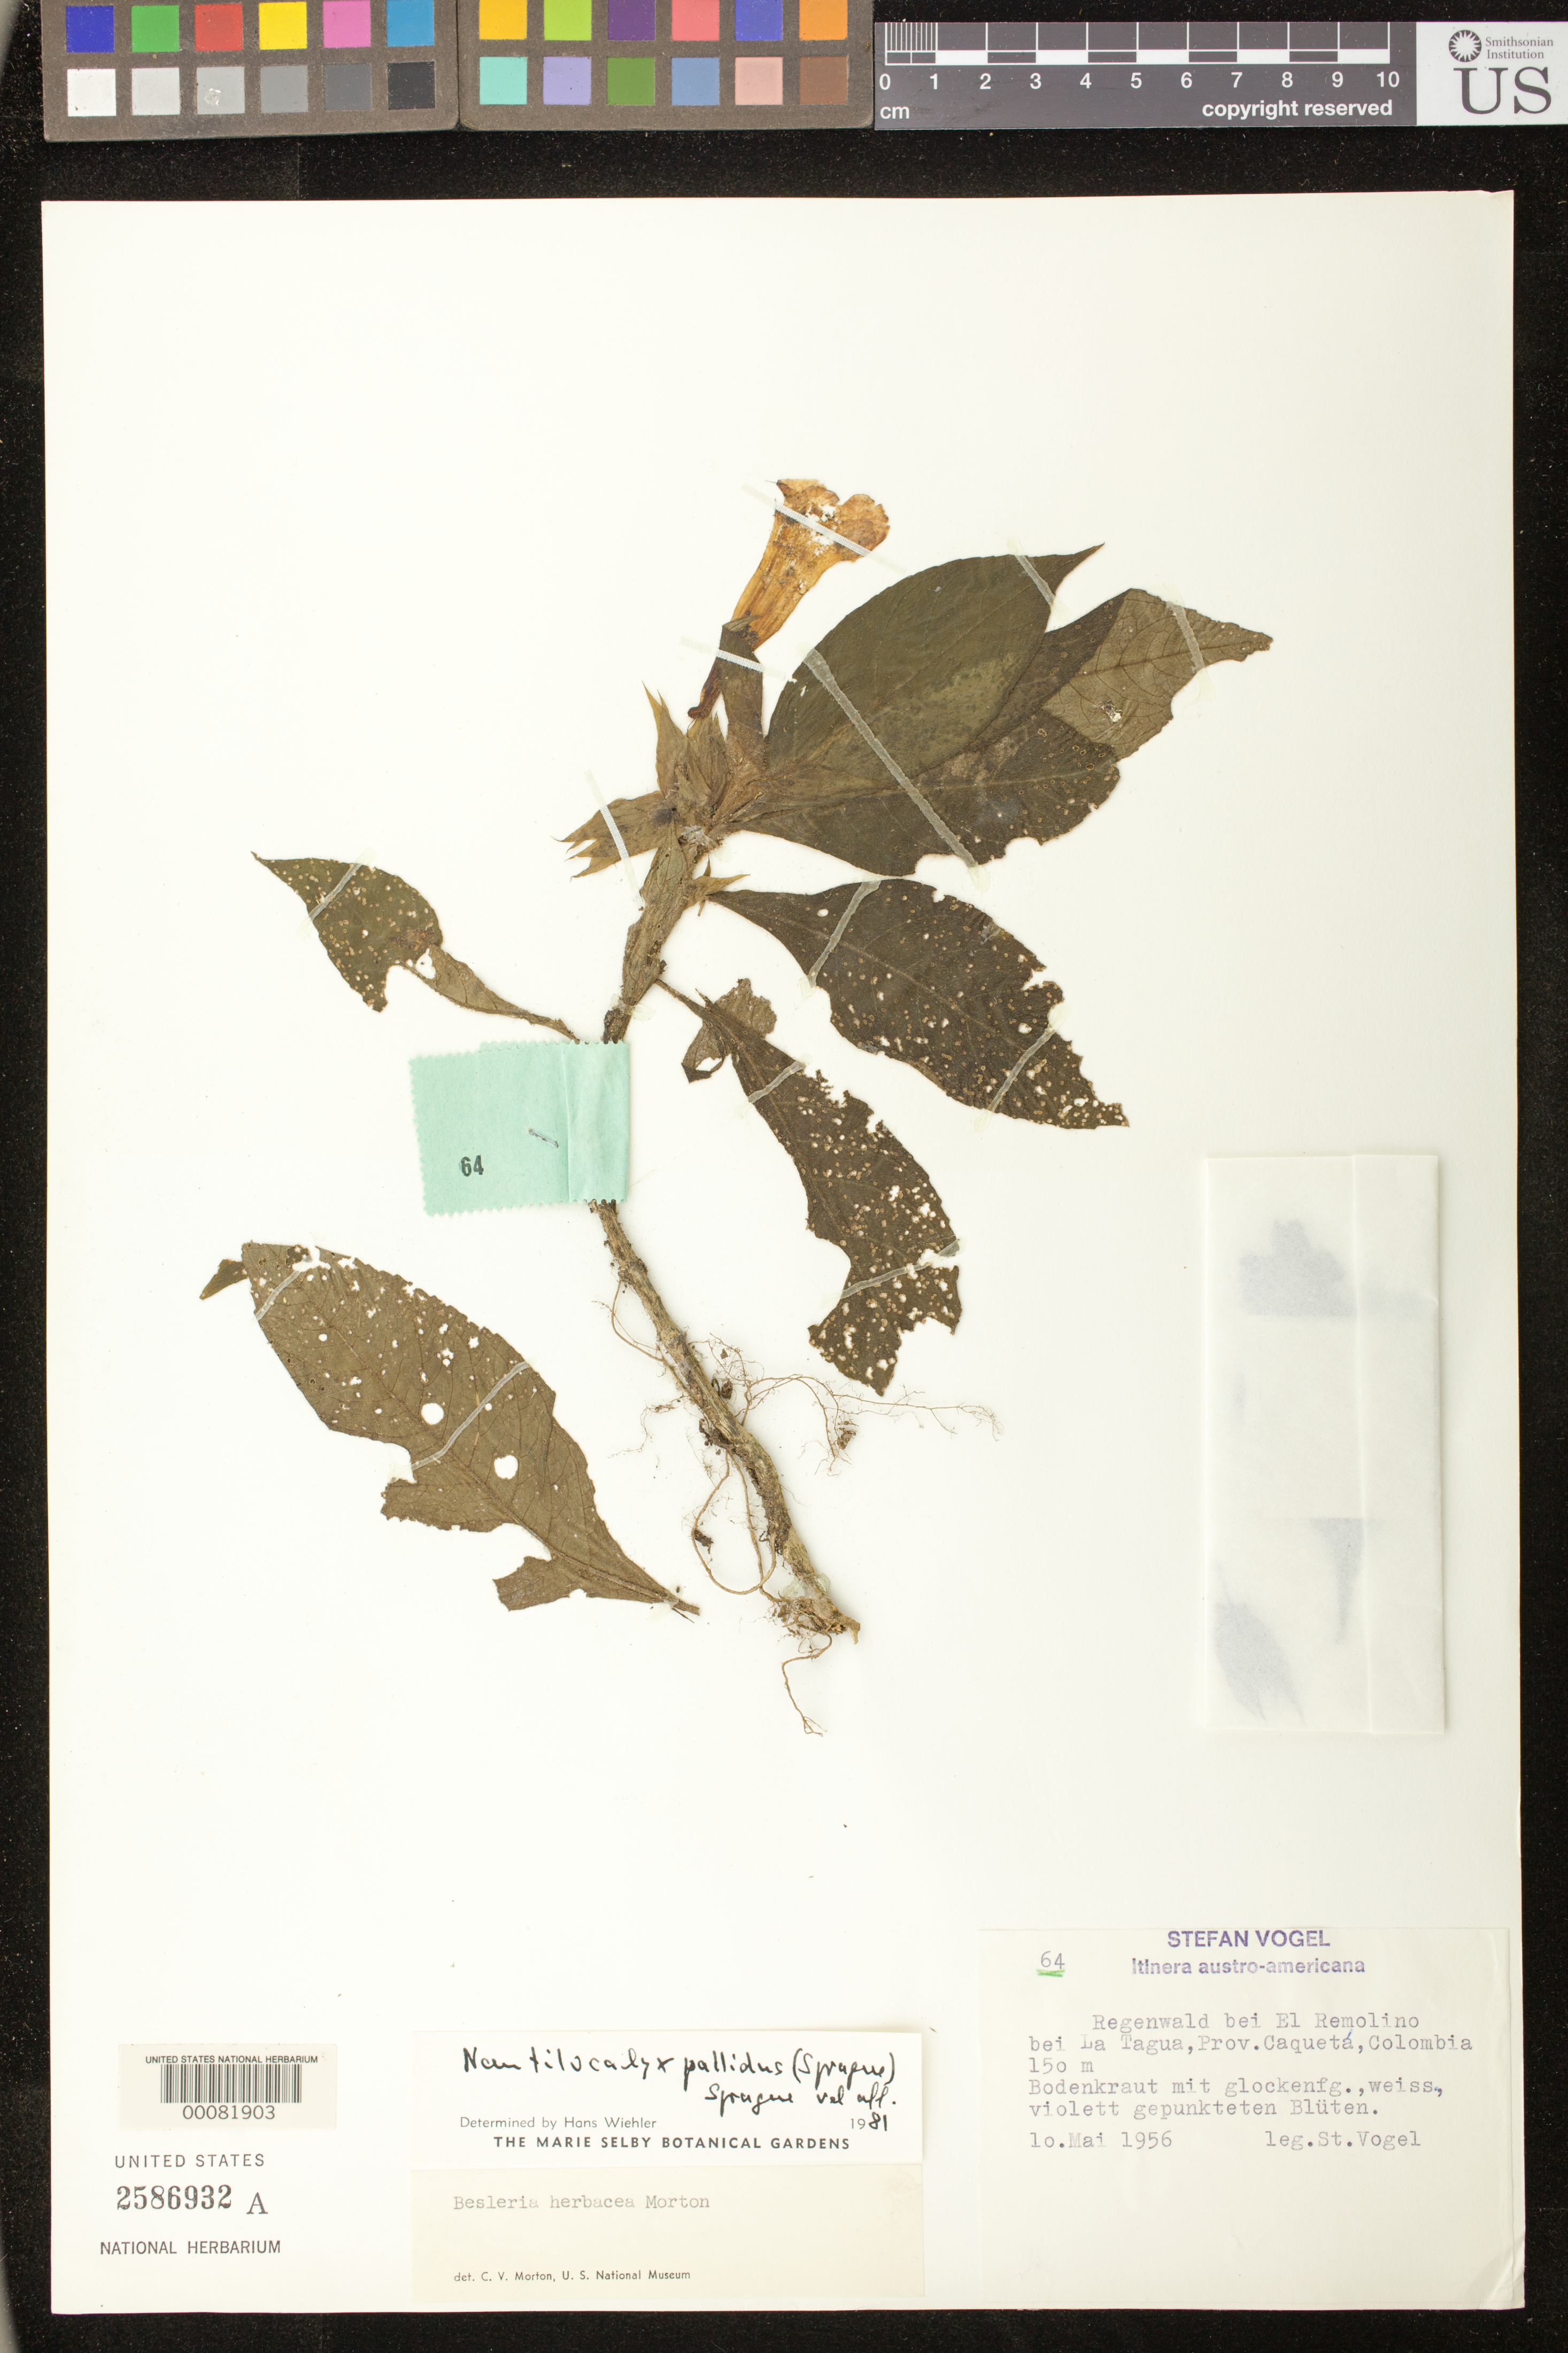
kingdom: Plantae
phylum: Tracheophyta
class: Magnoliopsida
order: Lamiales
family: Gesneriaceae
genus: Nautilocalyx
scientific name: Nautilocalyx pallidus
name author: (Sprague) C. Sprague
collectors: S. Vogel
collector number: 64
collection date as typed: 10 May 1956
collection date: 1956-05-10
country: Colombia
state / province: Caquetá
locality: By El Remolino by La Tagua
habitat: Rainforest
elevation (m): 150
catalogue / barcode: US 2586932A